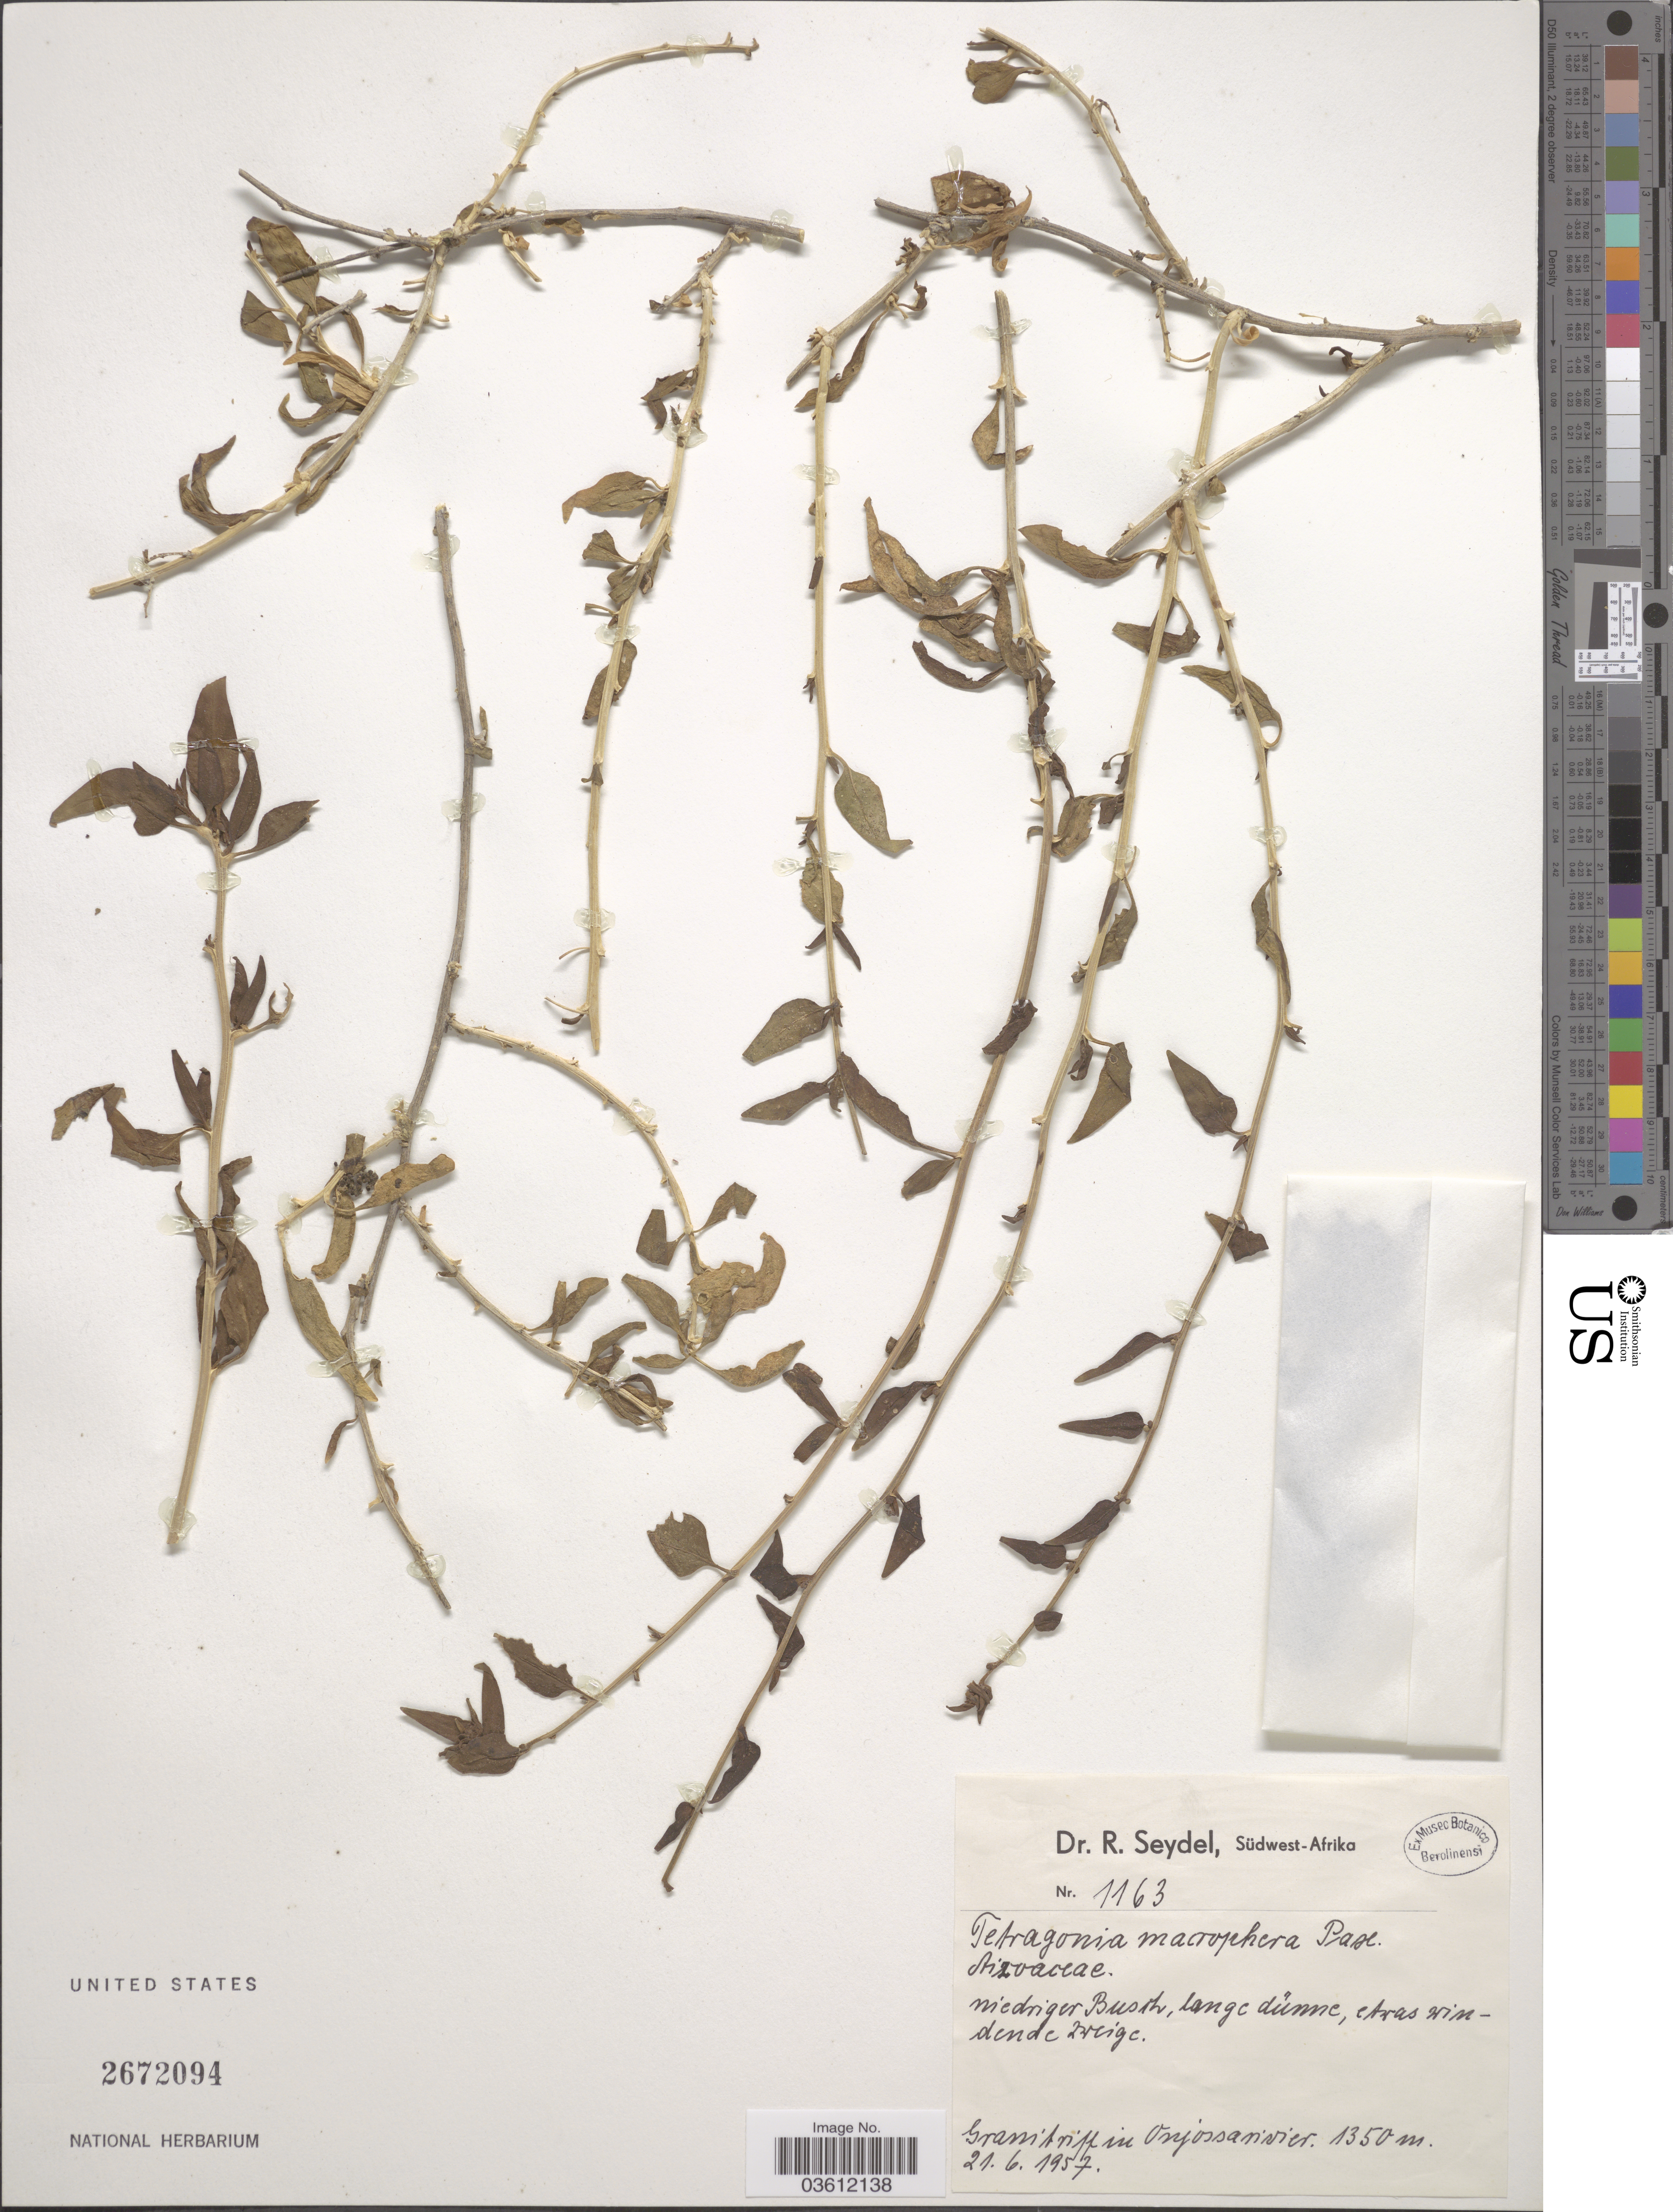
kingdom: Plantae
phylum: Tracheophyta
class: Magnoliopsida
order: Caryophyllales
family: Aizoaceae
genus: Tetragonia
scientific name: Tetragonia macroptera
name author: Pax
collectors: R. Seydel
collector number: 1163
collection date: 1957-06-21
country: Namibia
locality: Südwest-Afrika. Granitriff in Onjossarivier.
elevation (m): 1350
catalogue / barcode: US 2672094